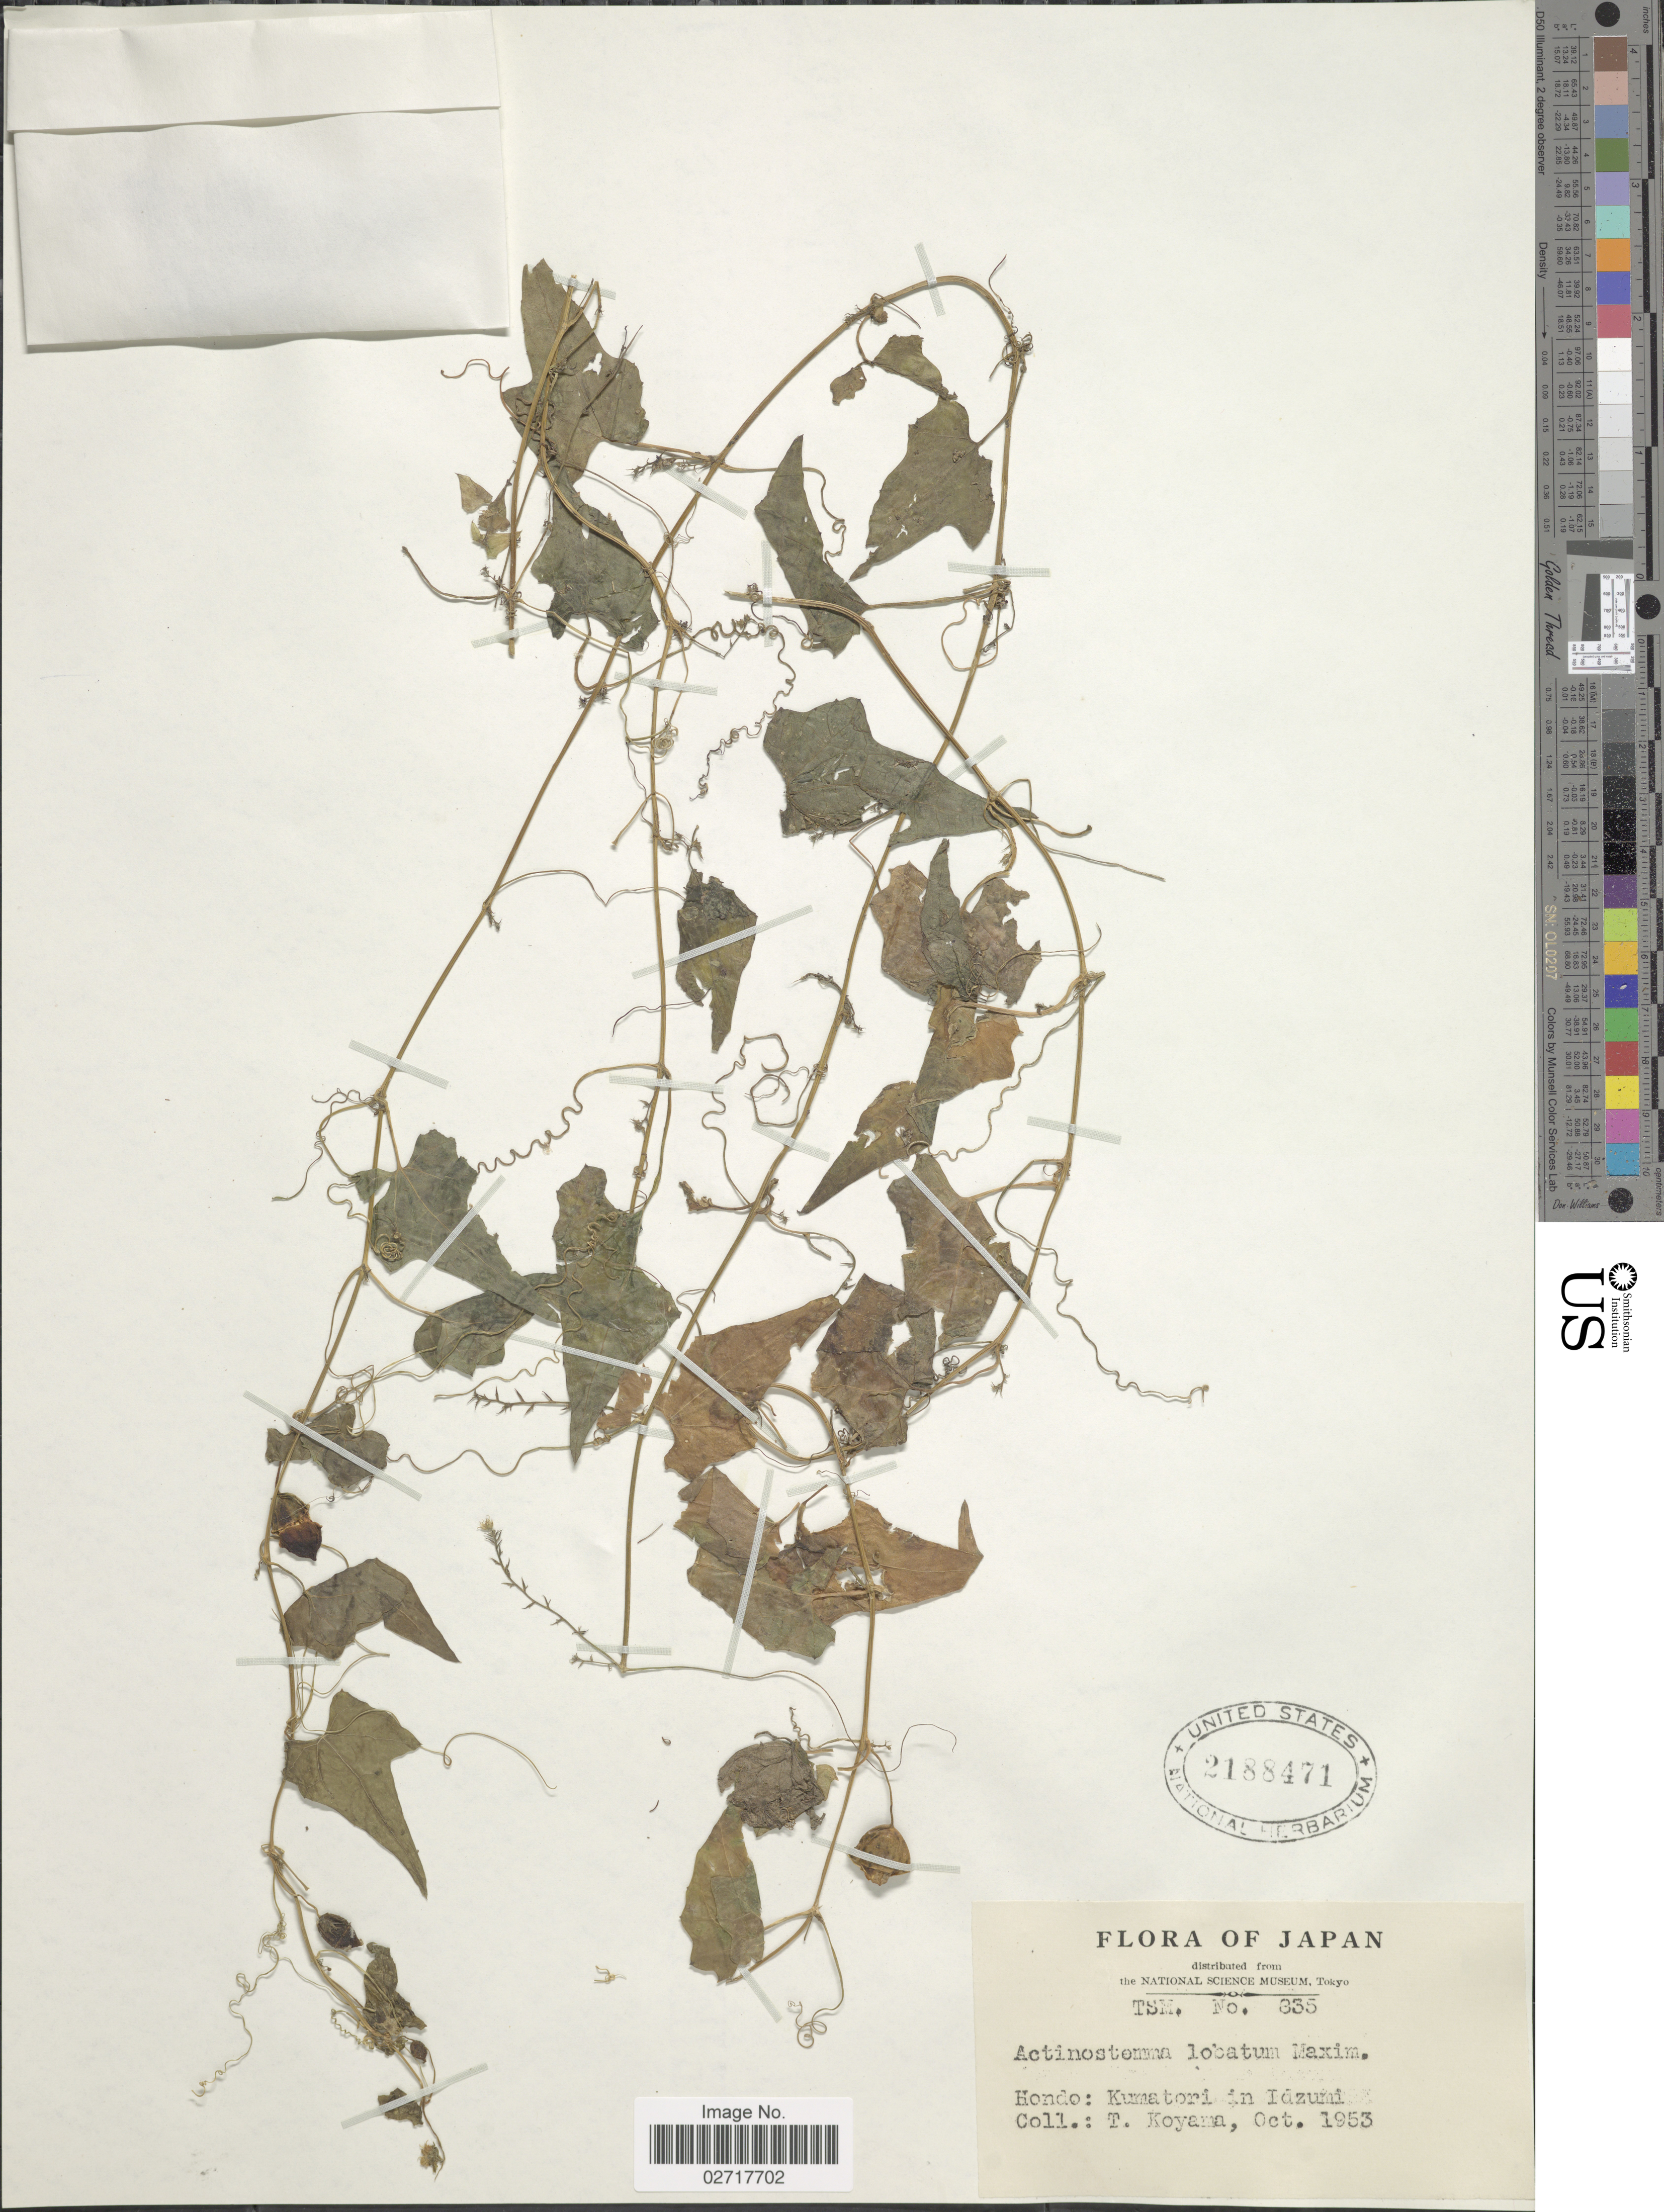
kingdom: Plantae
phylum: Tracheophyta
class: Magnoliopsida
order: Cucurbitales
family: Cucurbitaceae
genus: Actinostemma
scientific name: Actinostemma tenerum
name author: Griff.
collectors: T. Koyama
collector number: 335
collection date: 1953-10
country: Japan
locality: Hondo: Kumatori in Idzumi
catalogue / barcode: US 2188471